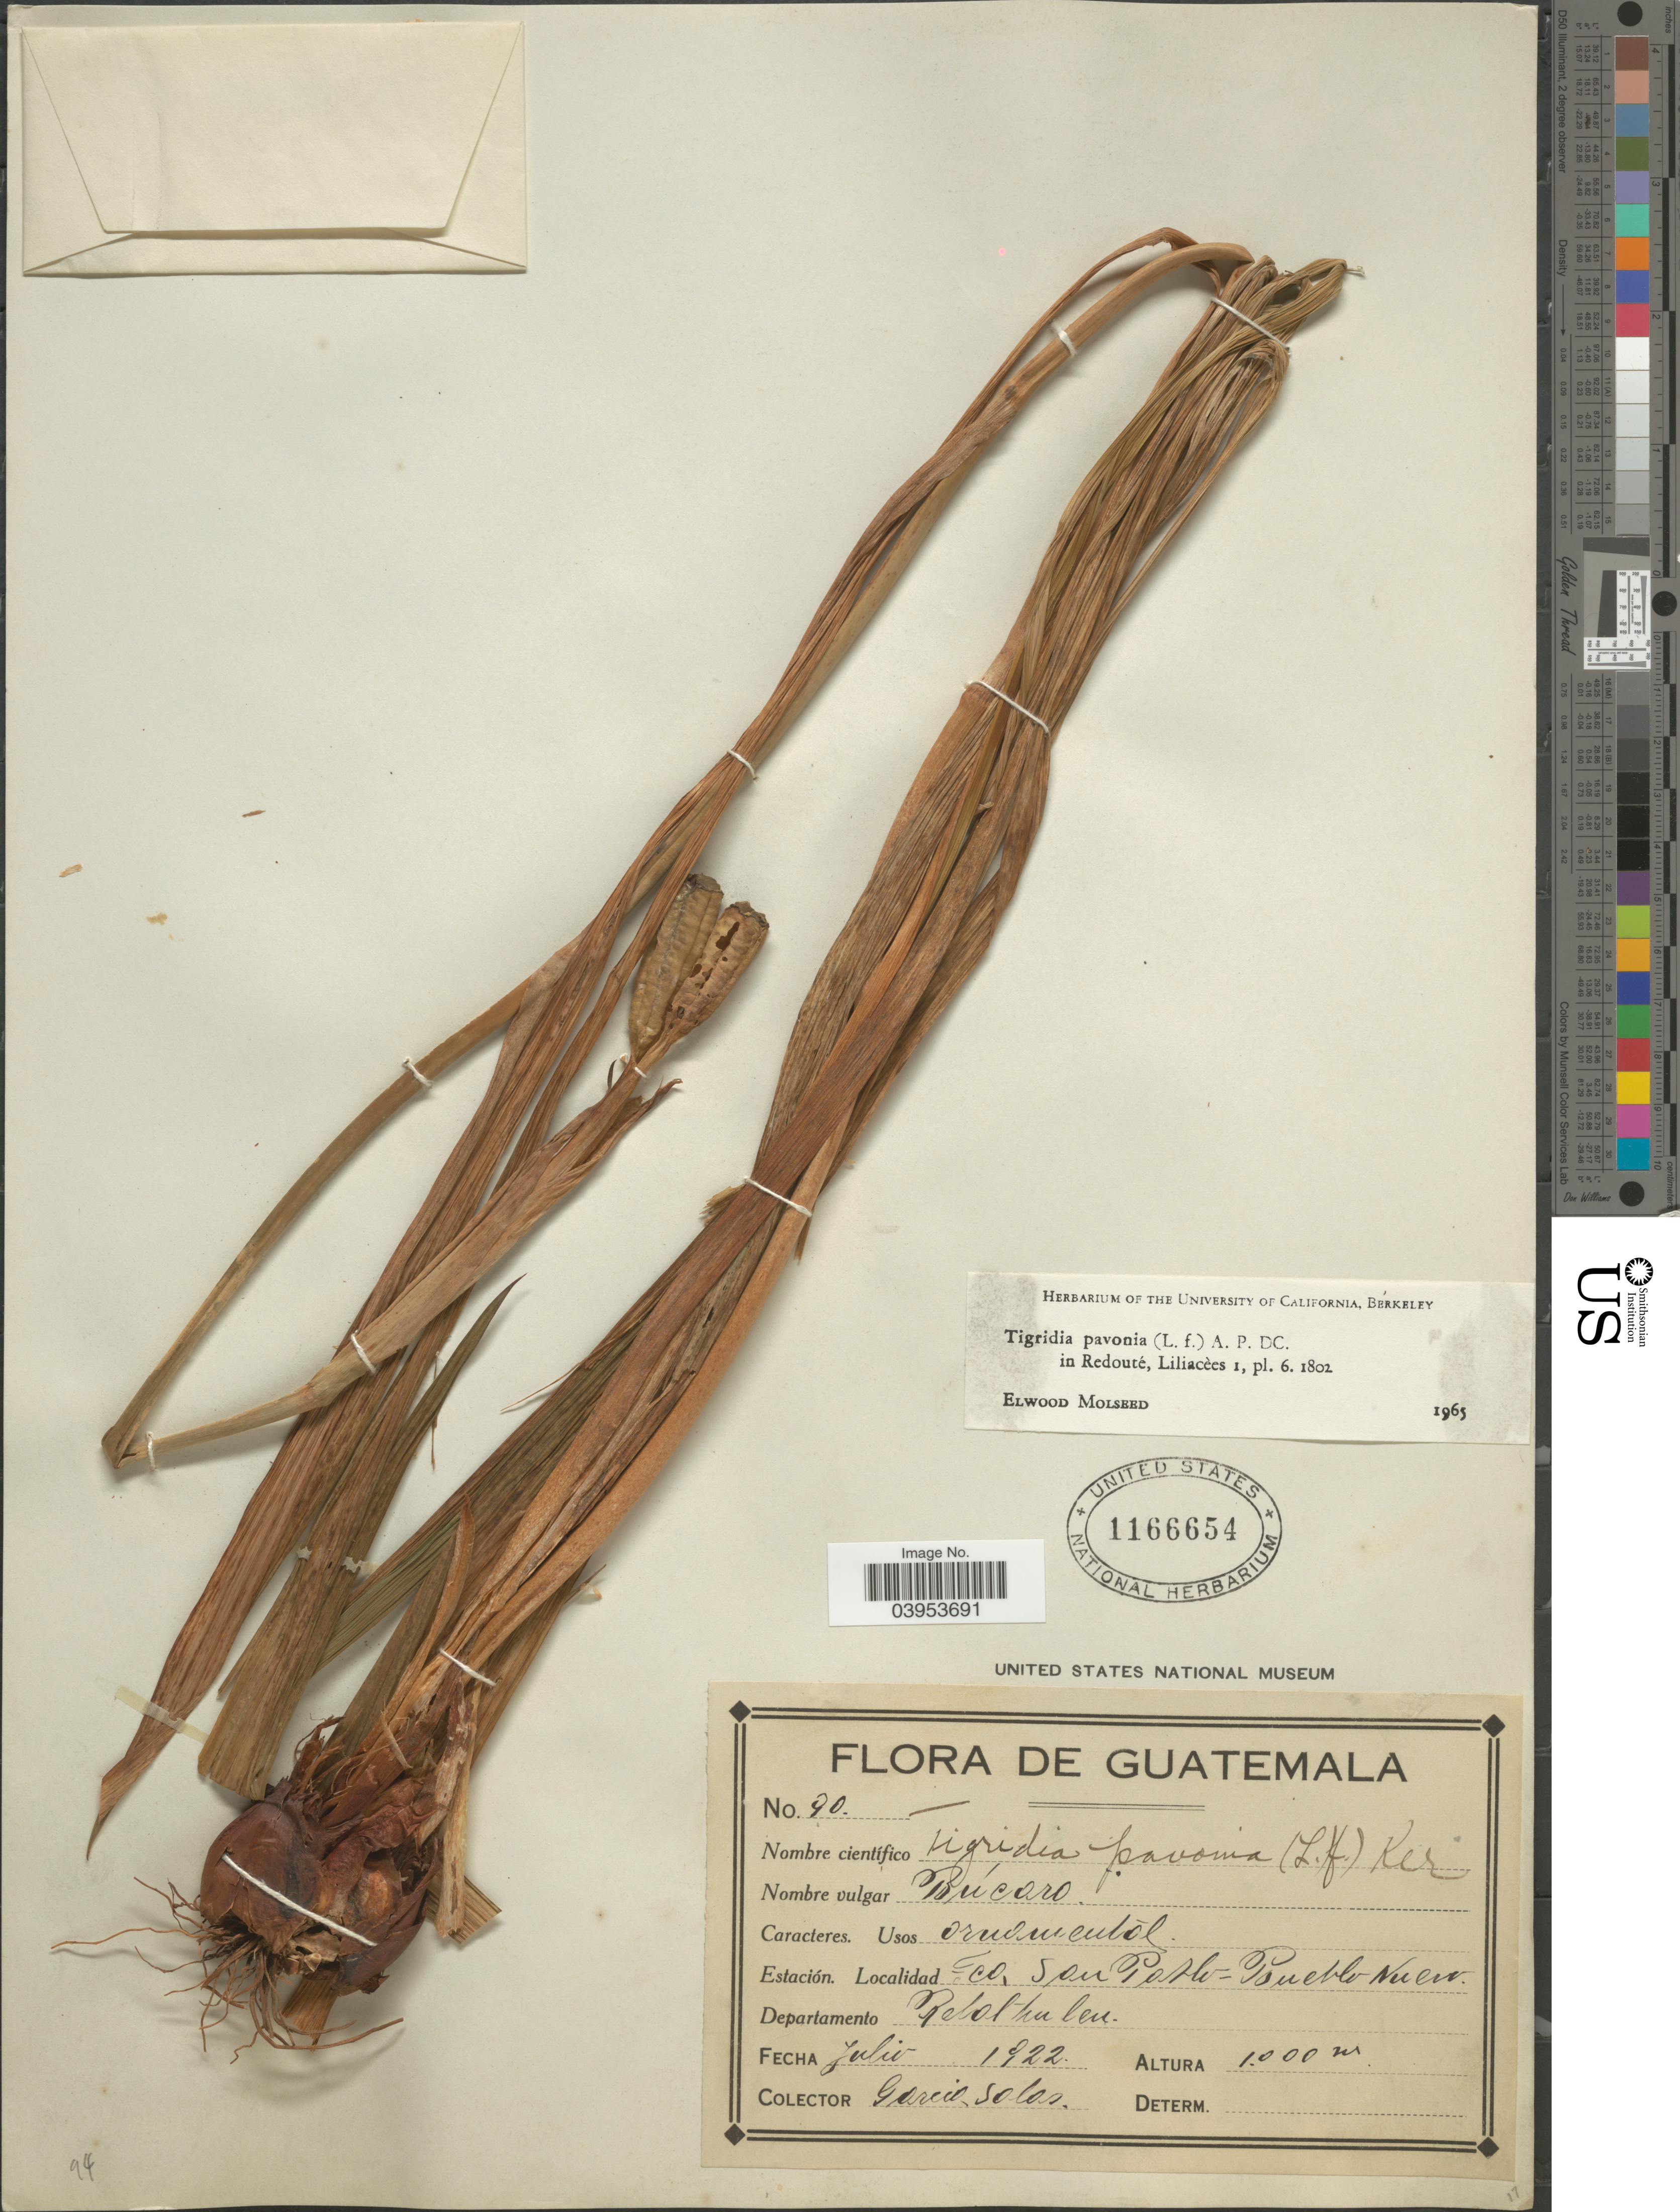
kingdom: Plantae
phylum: Tracheophyta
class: Liliopsida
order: Asparagales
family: Iridaceae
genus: Tigridia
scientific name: Tigridia pavonia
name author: (L. f.) DC.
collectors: G. Salas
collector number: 90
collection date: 1922-07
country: Guatemala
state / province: El Progreso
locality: Estación. Co, Son Porti - Pueblo Nuevo. Departamento Retalhuleu.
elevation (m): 1000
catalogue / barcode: US 1166654